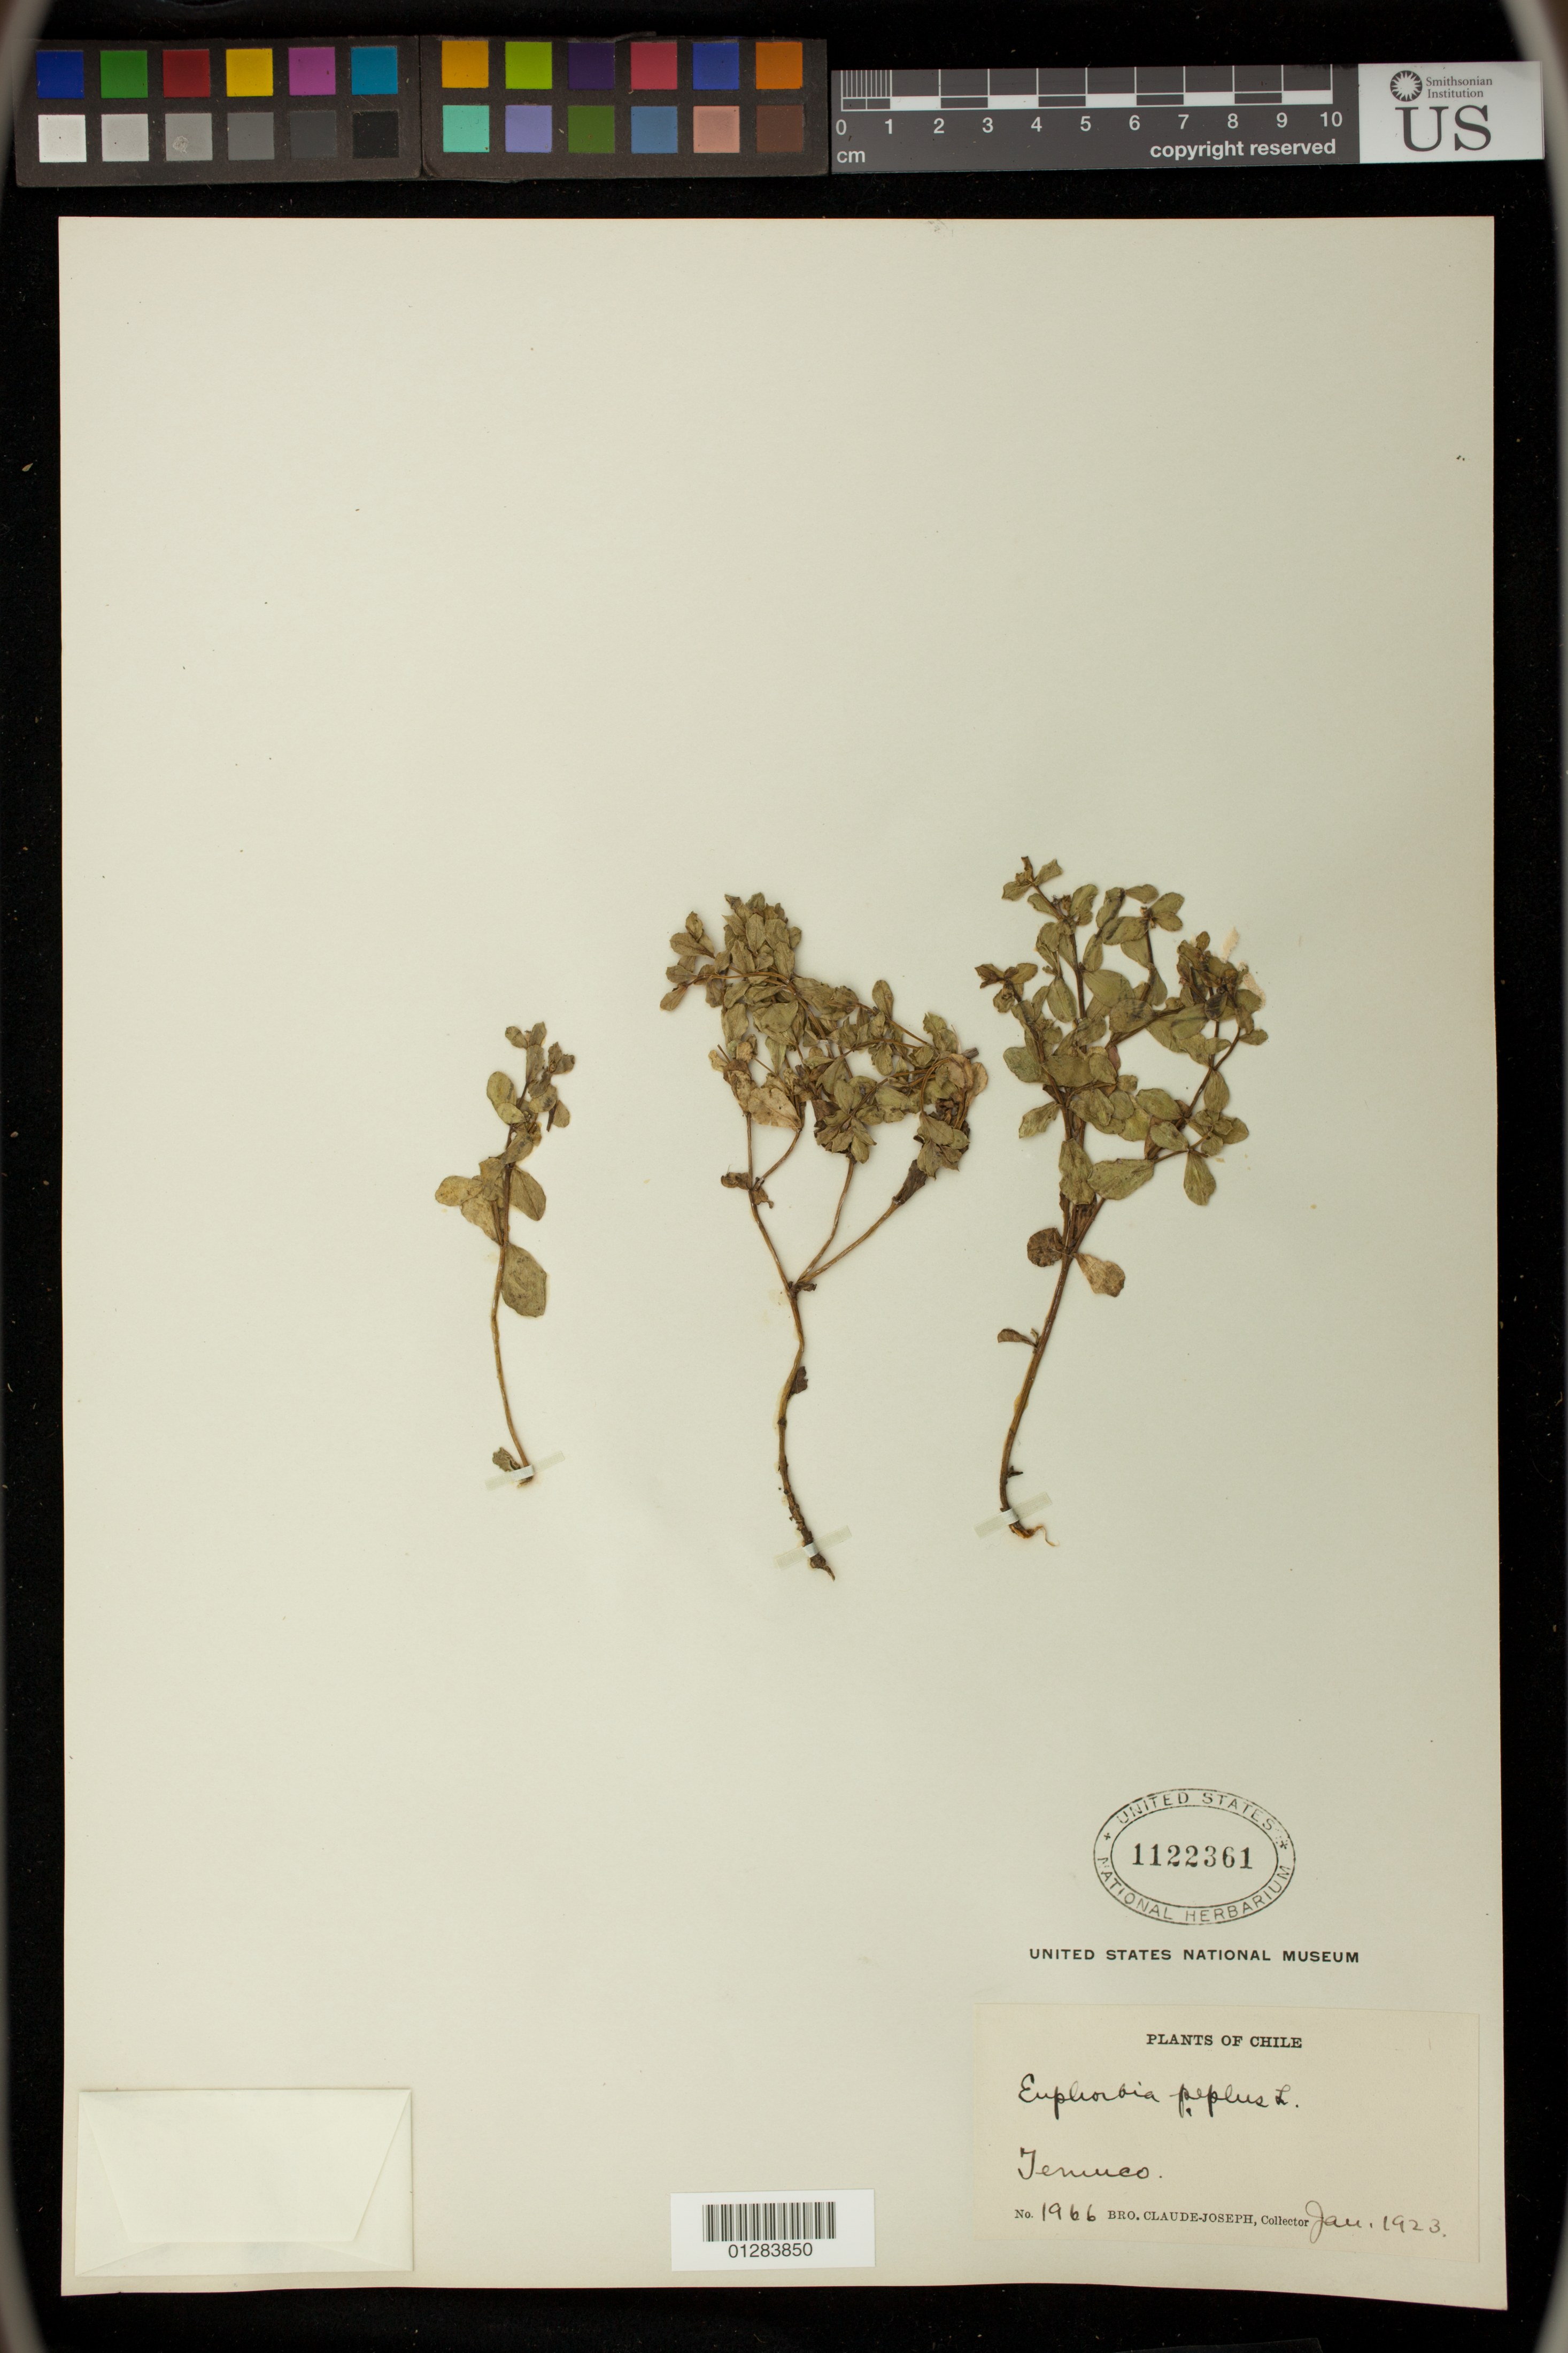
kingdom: Plantae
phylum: Tracheophyta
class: Magnoliopsida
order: Malpighiales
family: Euphorbiaceae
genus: Euphorbia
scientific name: Euphorbia peplus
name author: L.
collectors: Bro. Claude-Joseph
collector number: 1966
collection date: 1923-01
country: Chile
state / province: Araucanía (IX)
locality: Temuco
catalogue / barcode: US 1122361